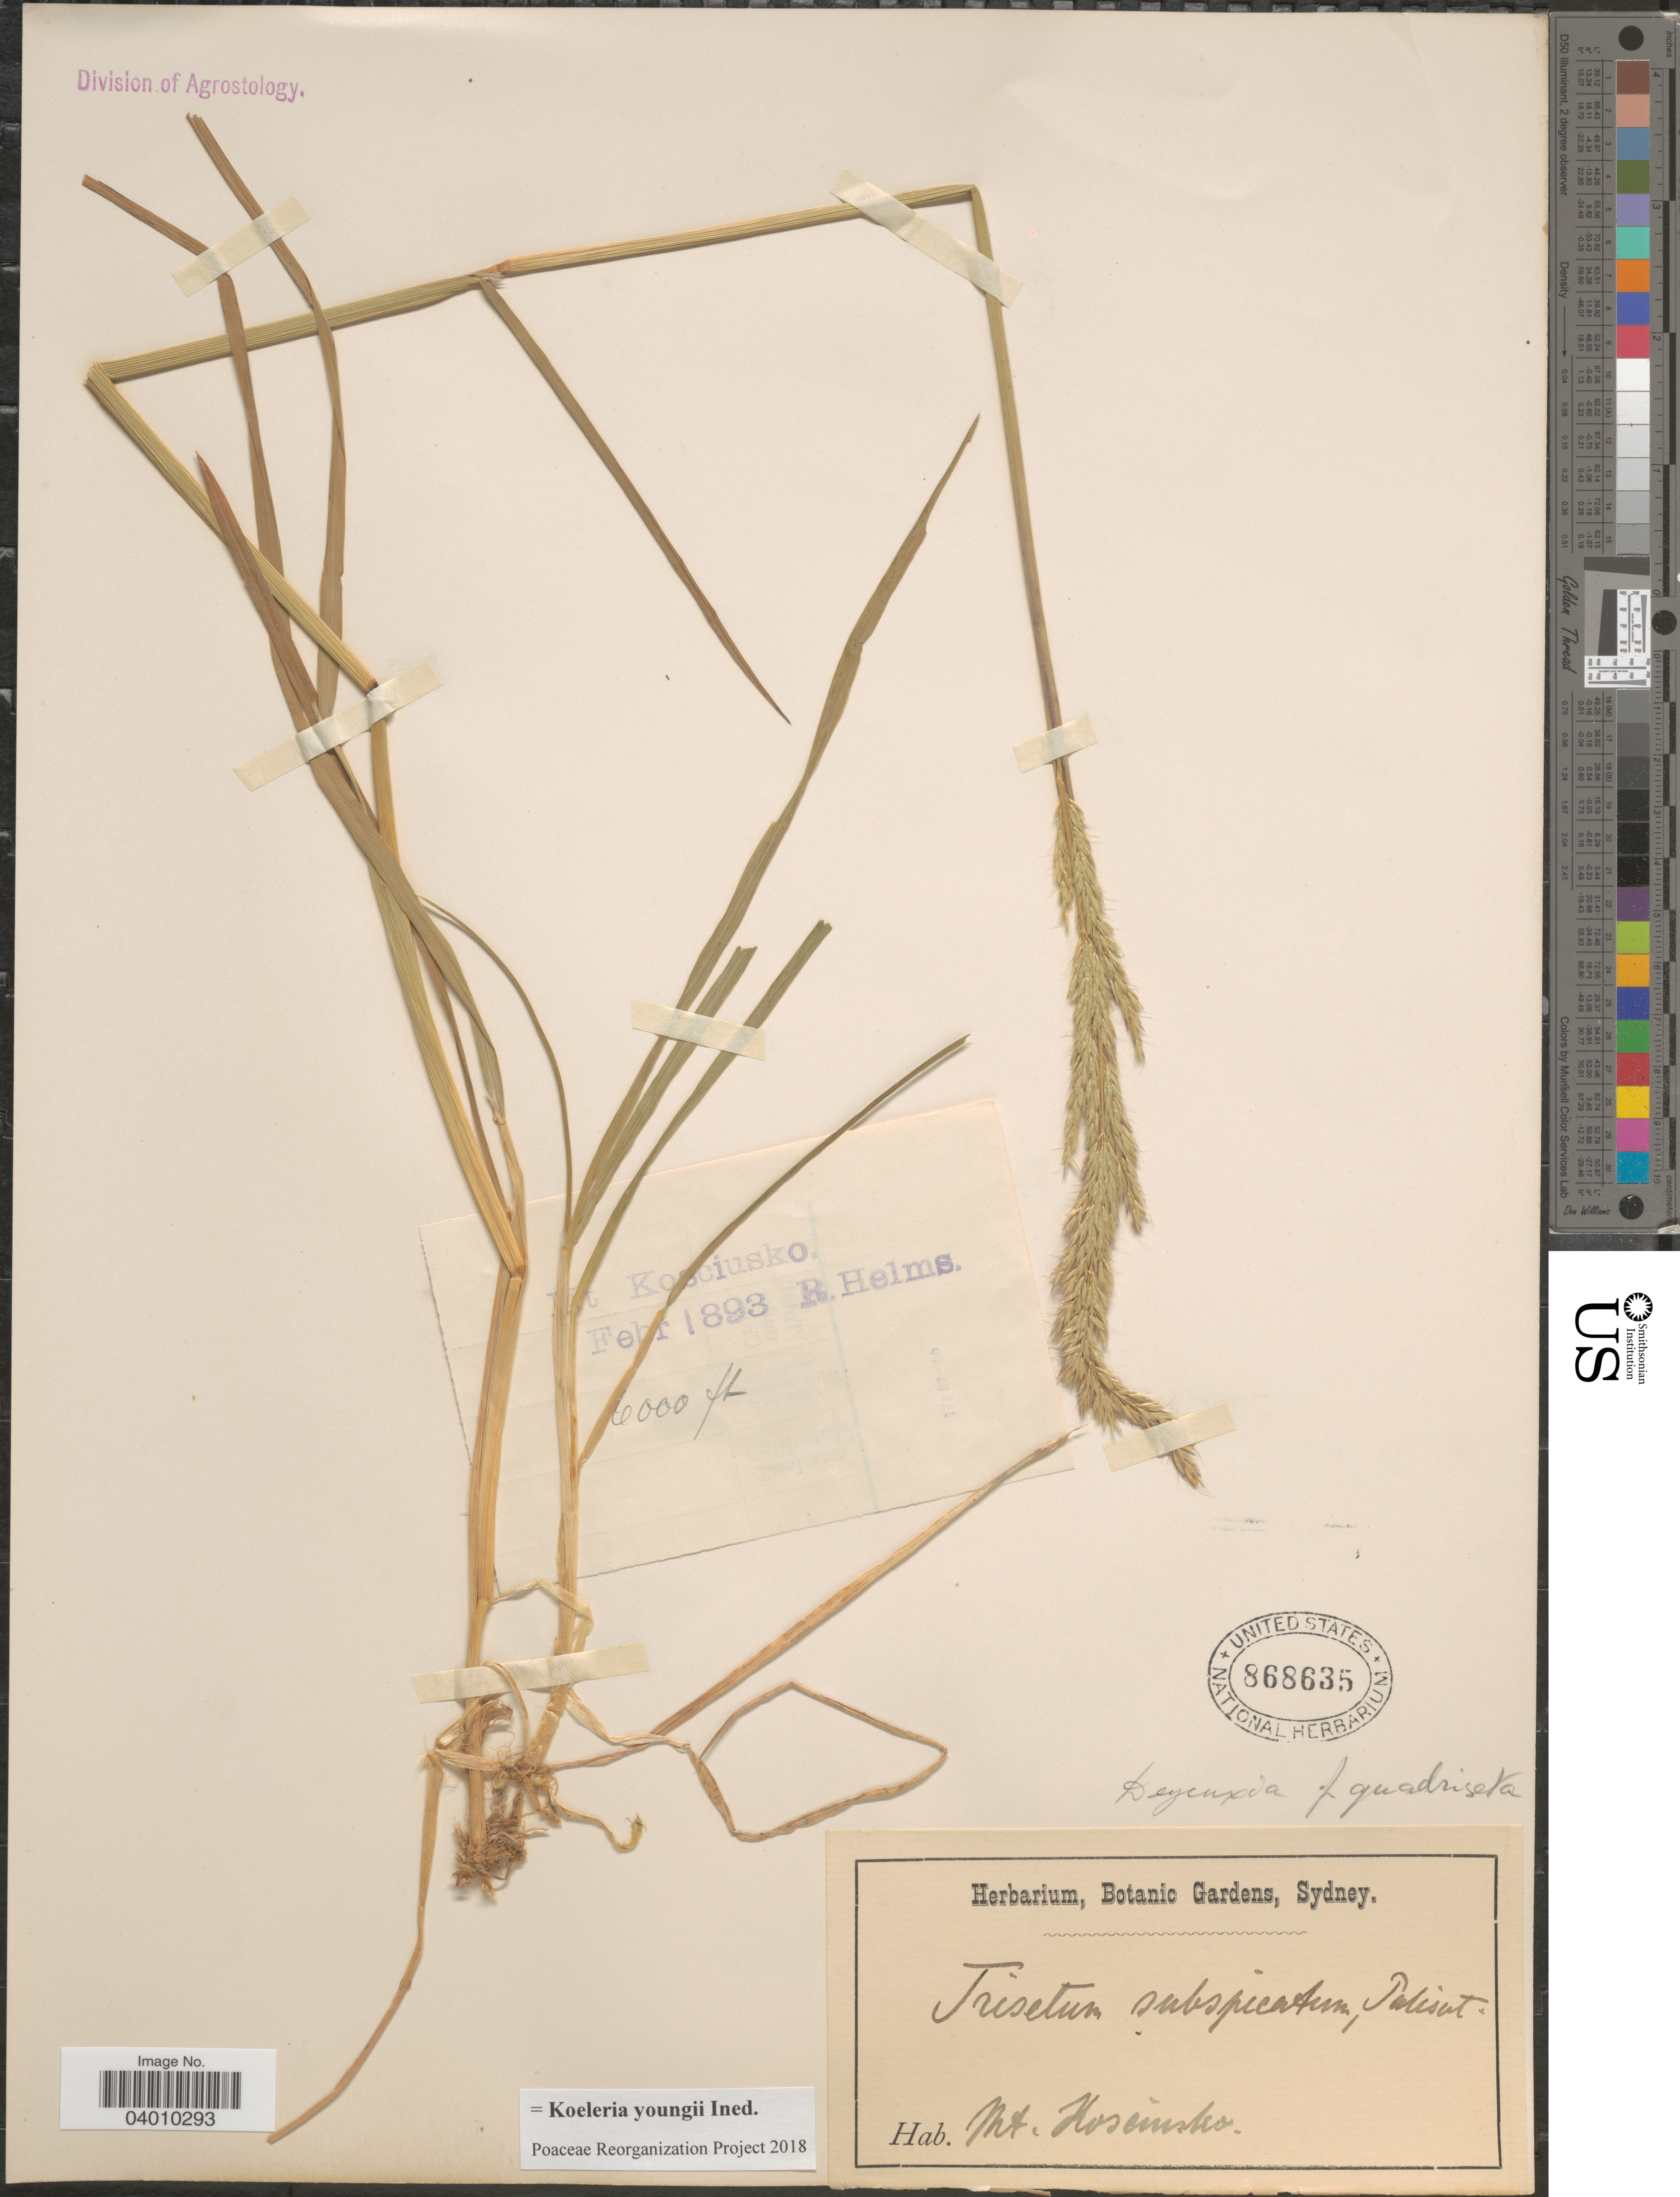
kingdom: Plantae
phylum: Tracheophyta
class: Liliopsida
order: Poales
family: Poaceae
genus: Koeleria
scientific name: Koeleria youngii ined.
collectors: R. Helms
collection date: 1893-02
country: Australia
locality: Mt. Kosciusko.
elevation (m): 1829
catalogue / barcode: US 868635